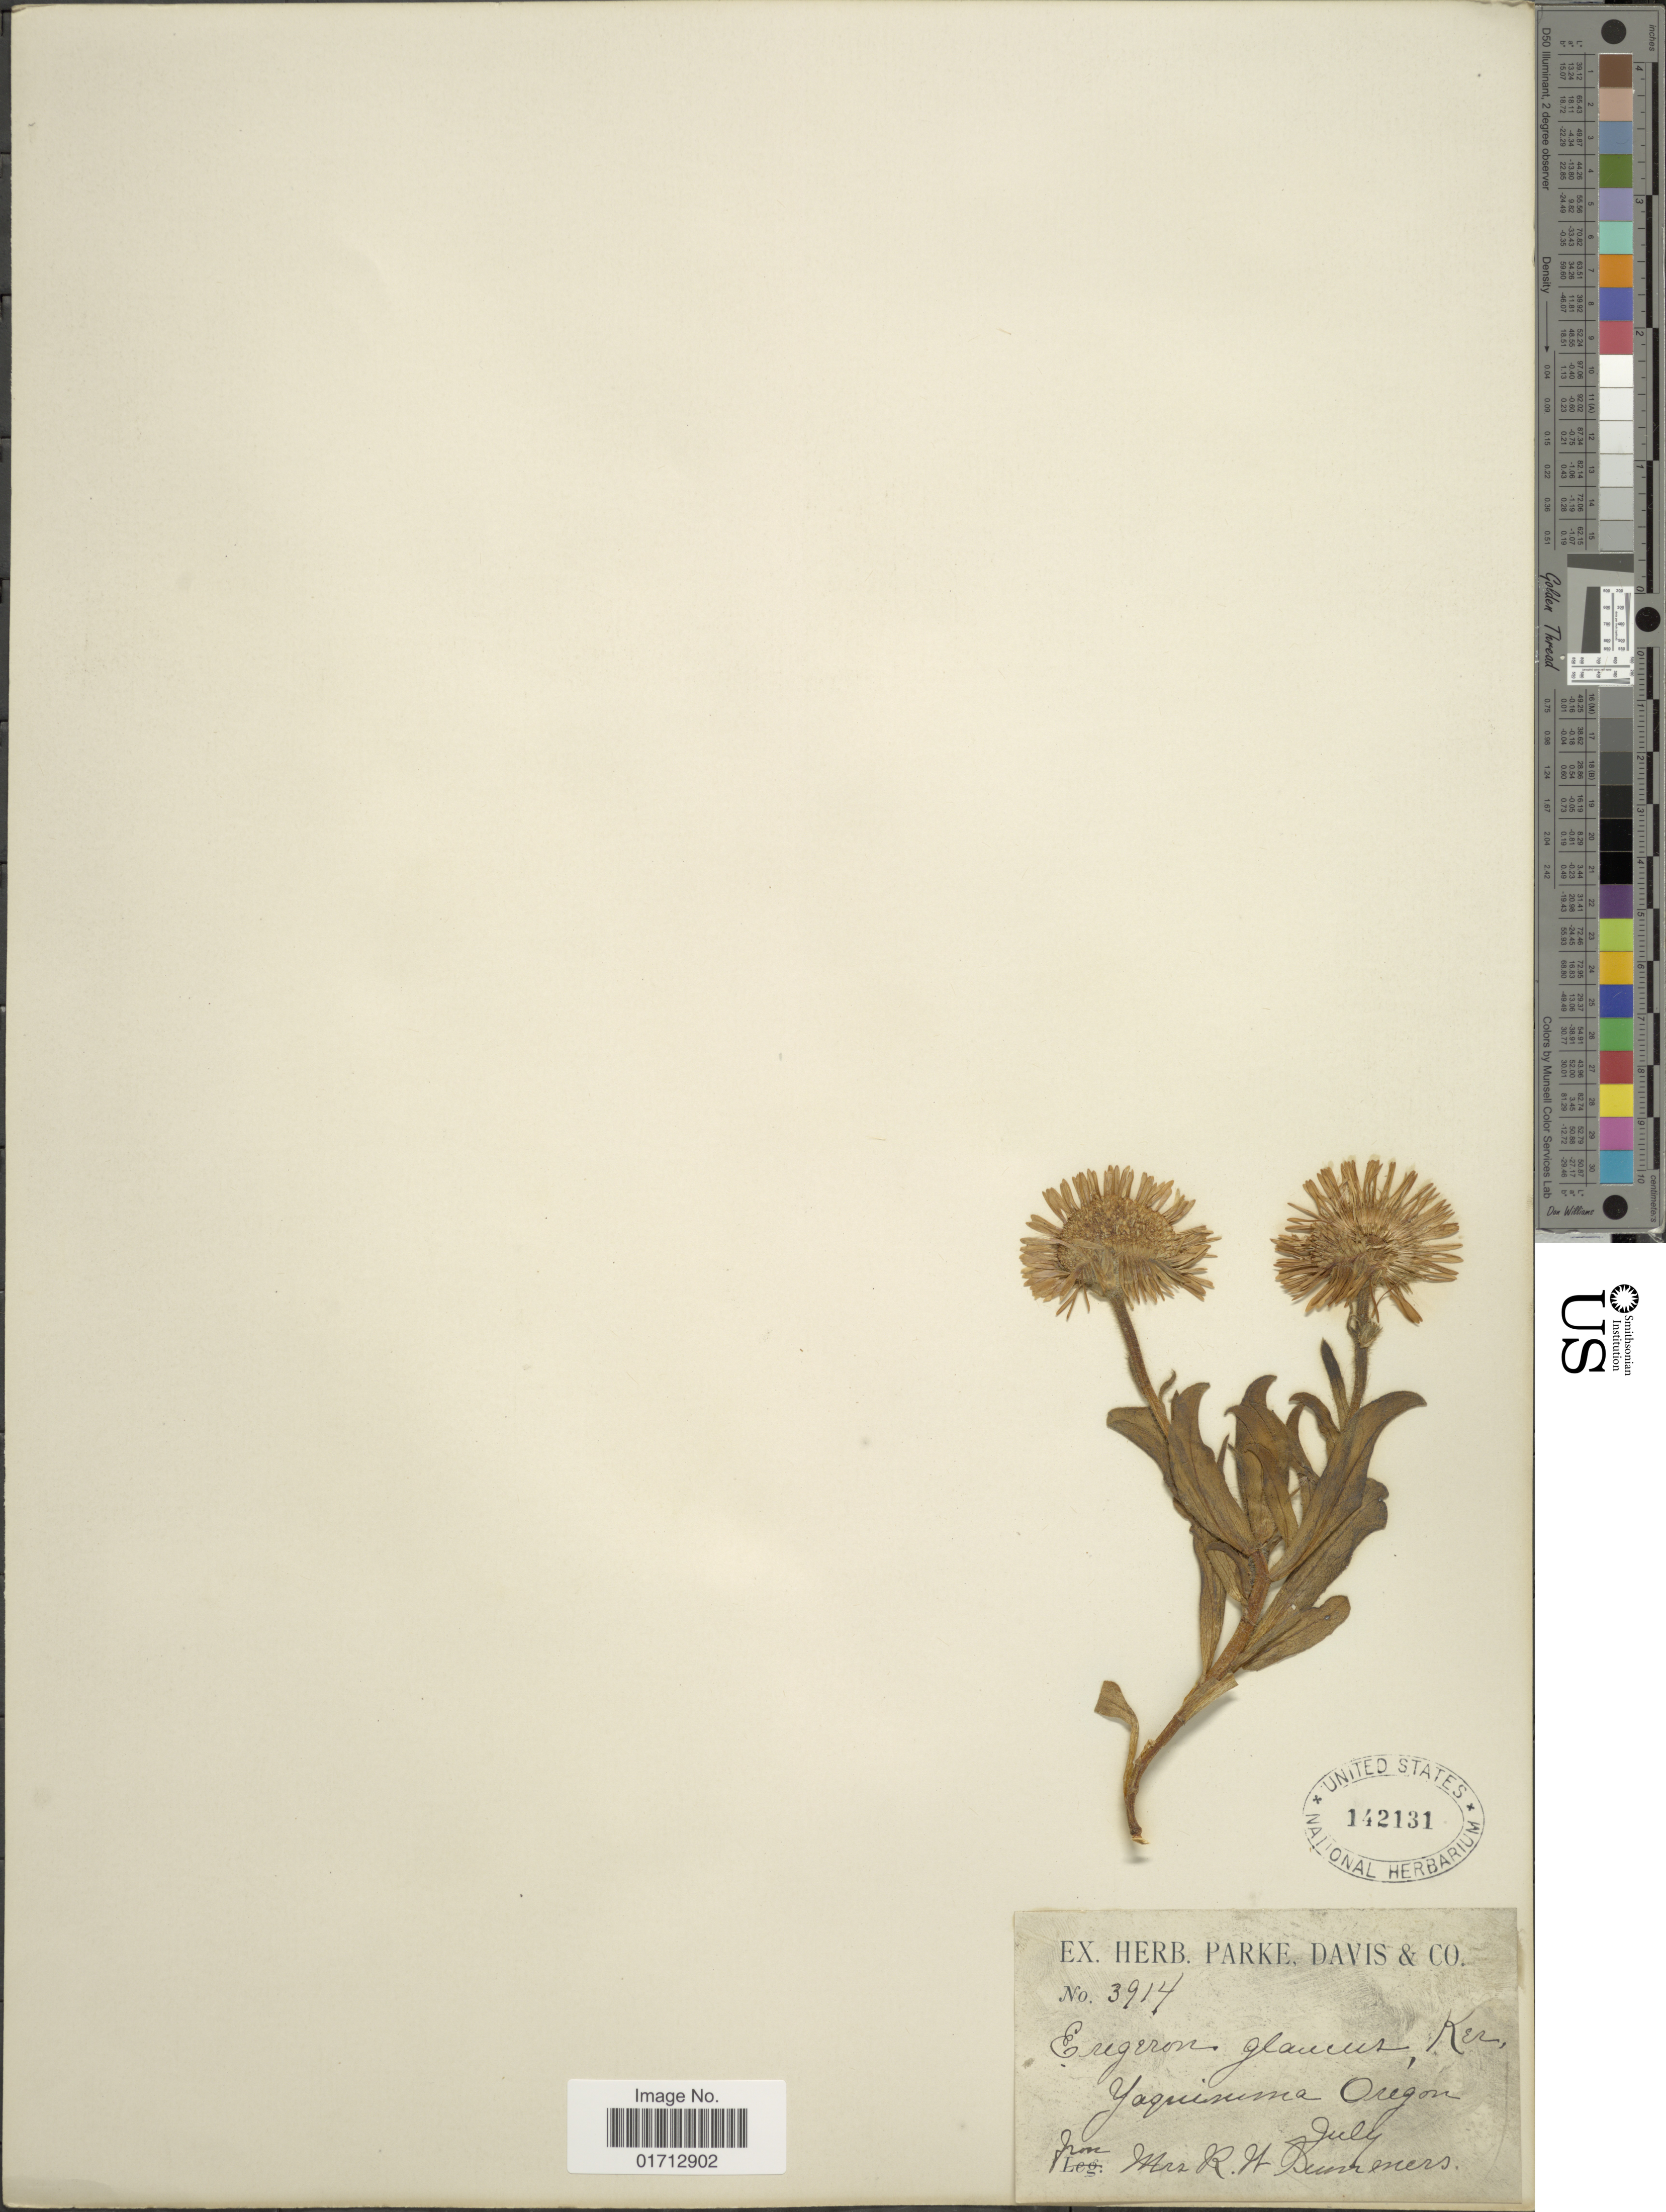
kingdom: Plantae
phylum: Tracheophyta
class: Magnoliopsida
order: Asterales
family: Asteraceae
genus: Erigeron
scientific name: Erigeron glaucus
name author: Ker Gawl.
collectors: R. Summers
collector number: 3914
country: United States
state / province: Oregon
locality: Yaquinuma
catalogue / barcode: US 142131